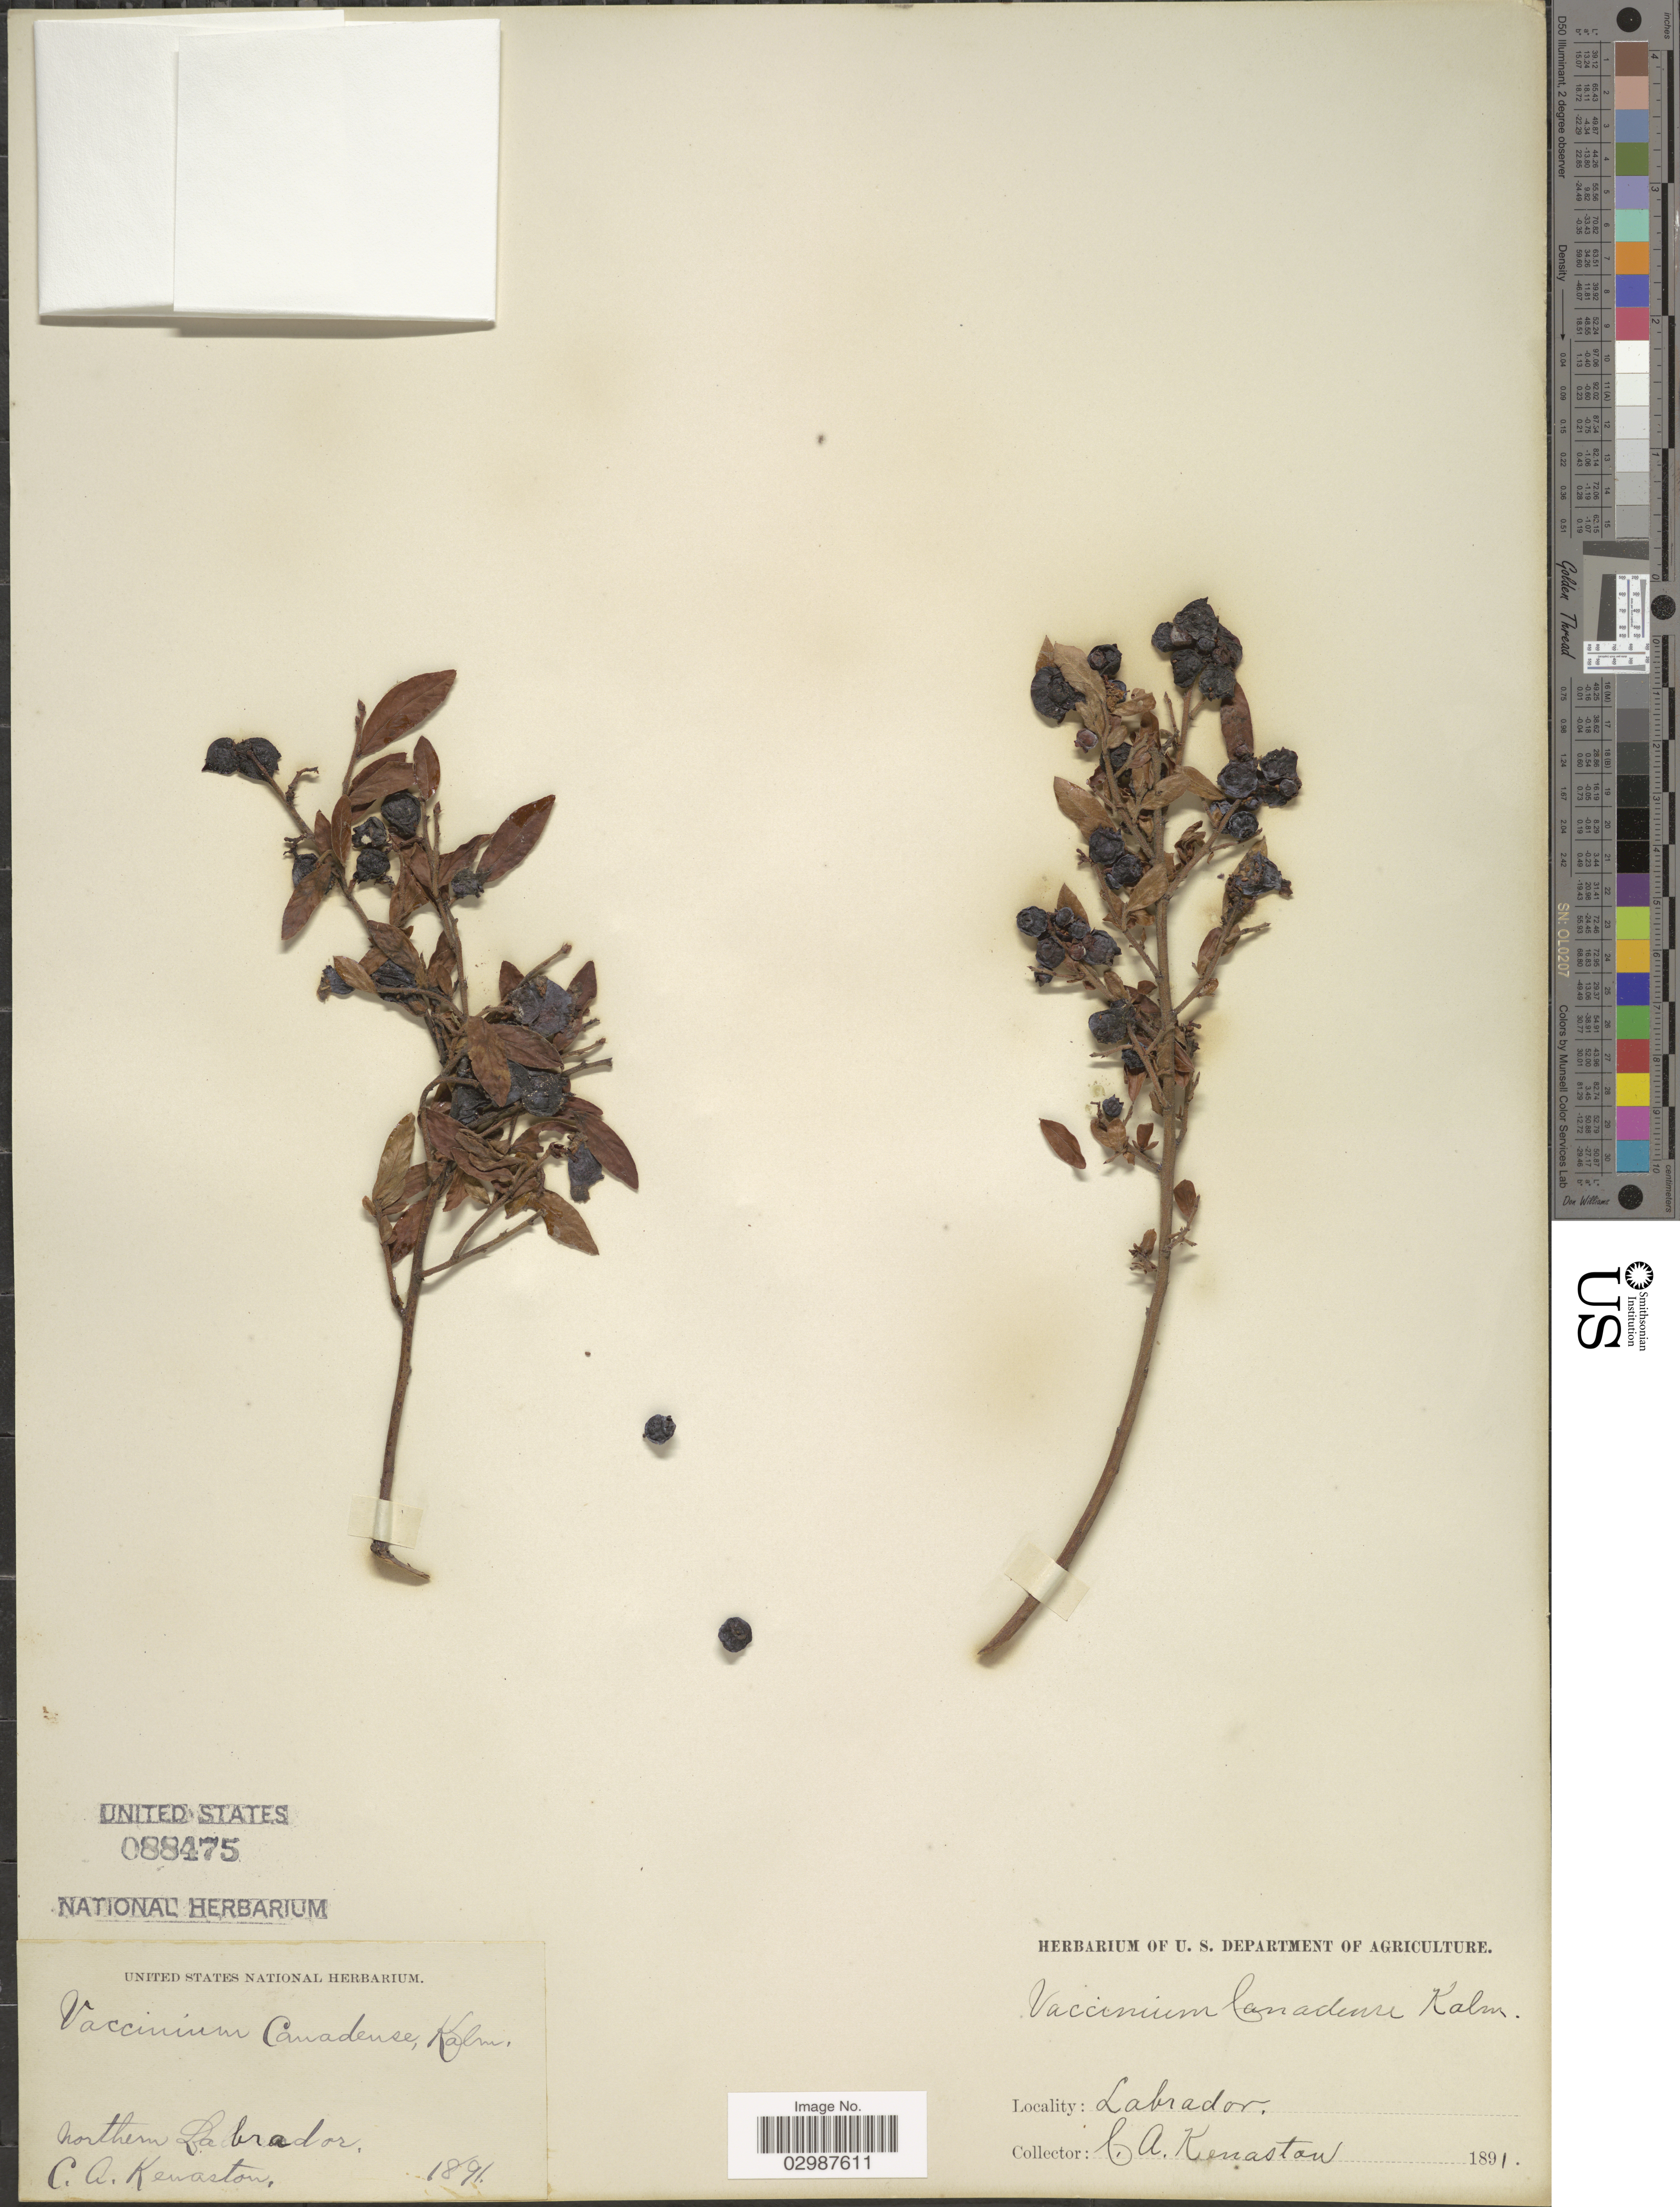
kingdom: Plantae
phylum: Tracheophyta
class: Magnoliopsida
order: Ericales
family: Ericaceae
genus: Vaccinium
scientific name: Vaccinium canadense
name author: Kalm ex Richardson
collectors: C. A. Kenaston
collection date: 1891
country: Canada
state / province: Newfoundland and Labrador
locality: Northern Labrador. Labrador.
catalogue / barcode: US 88475